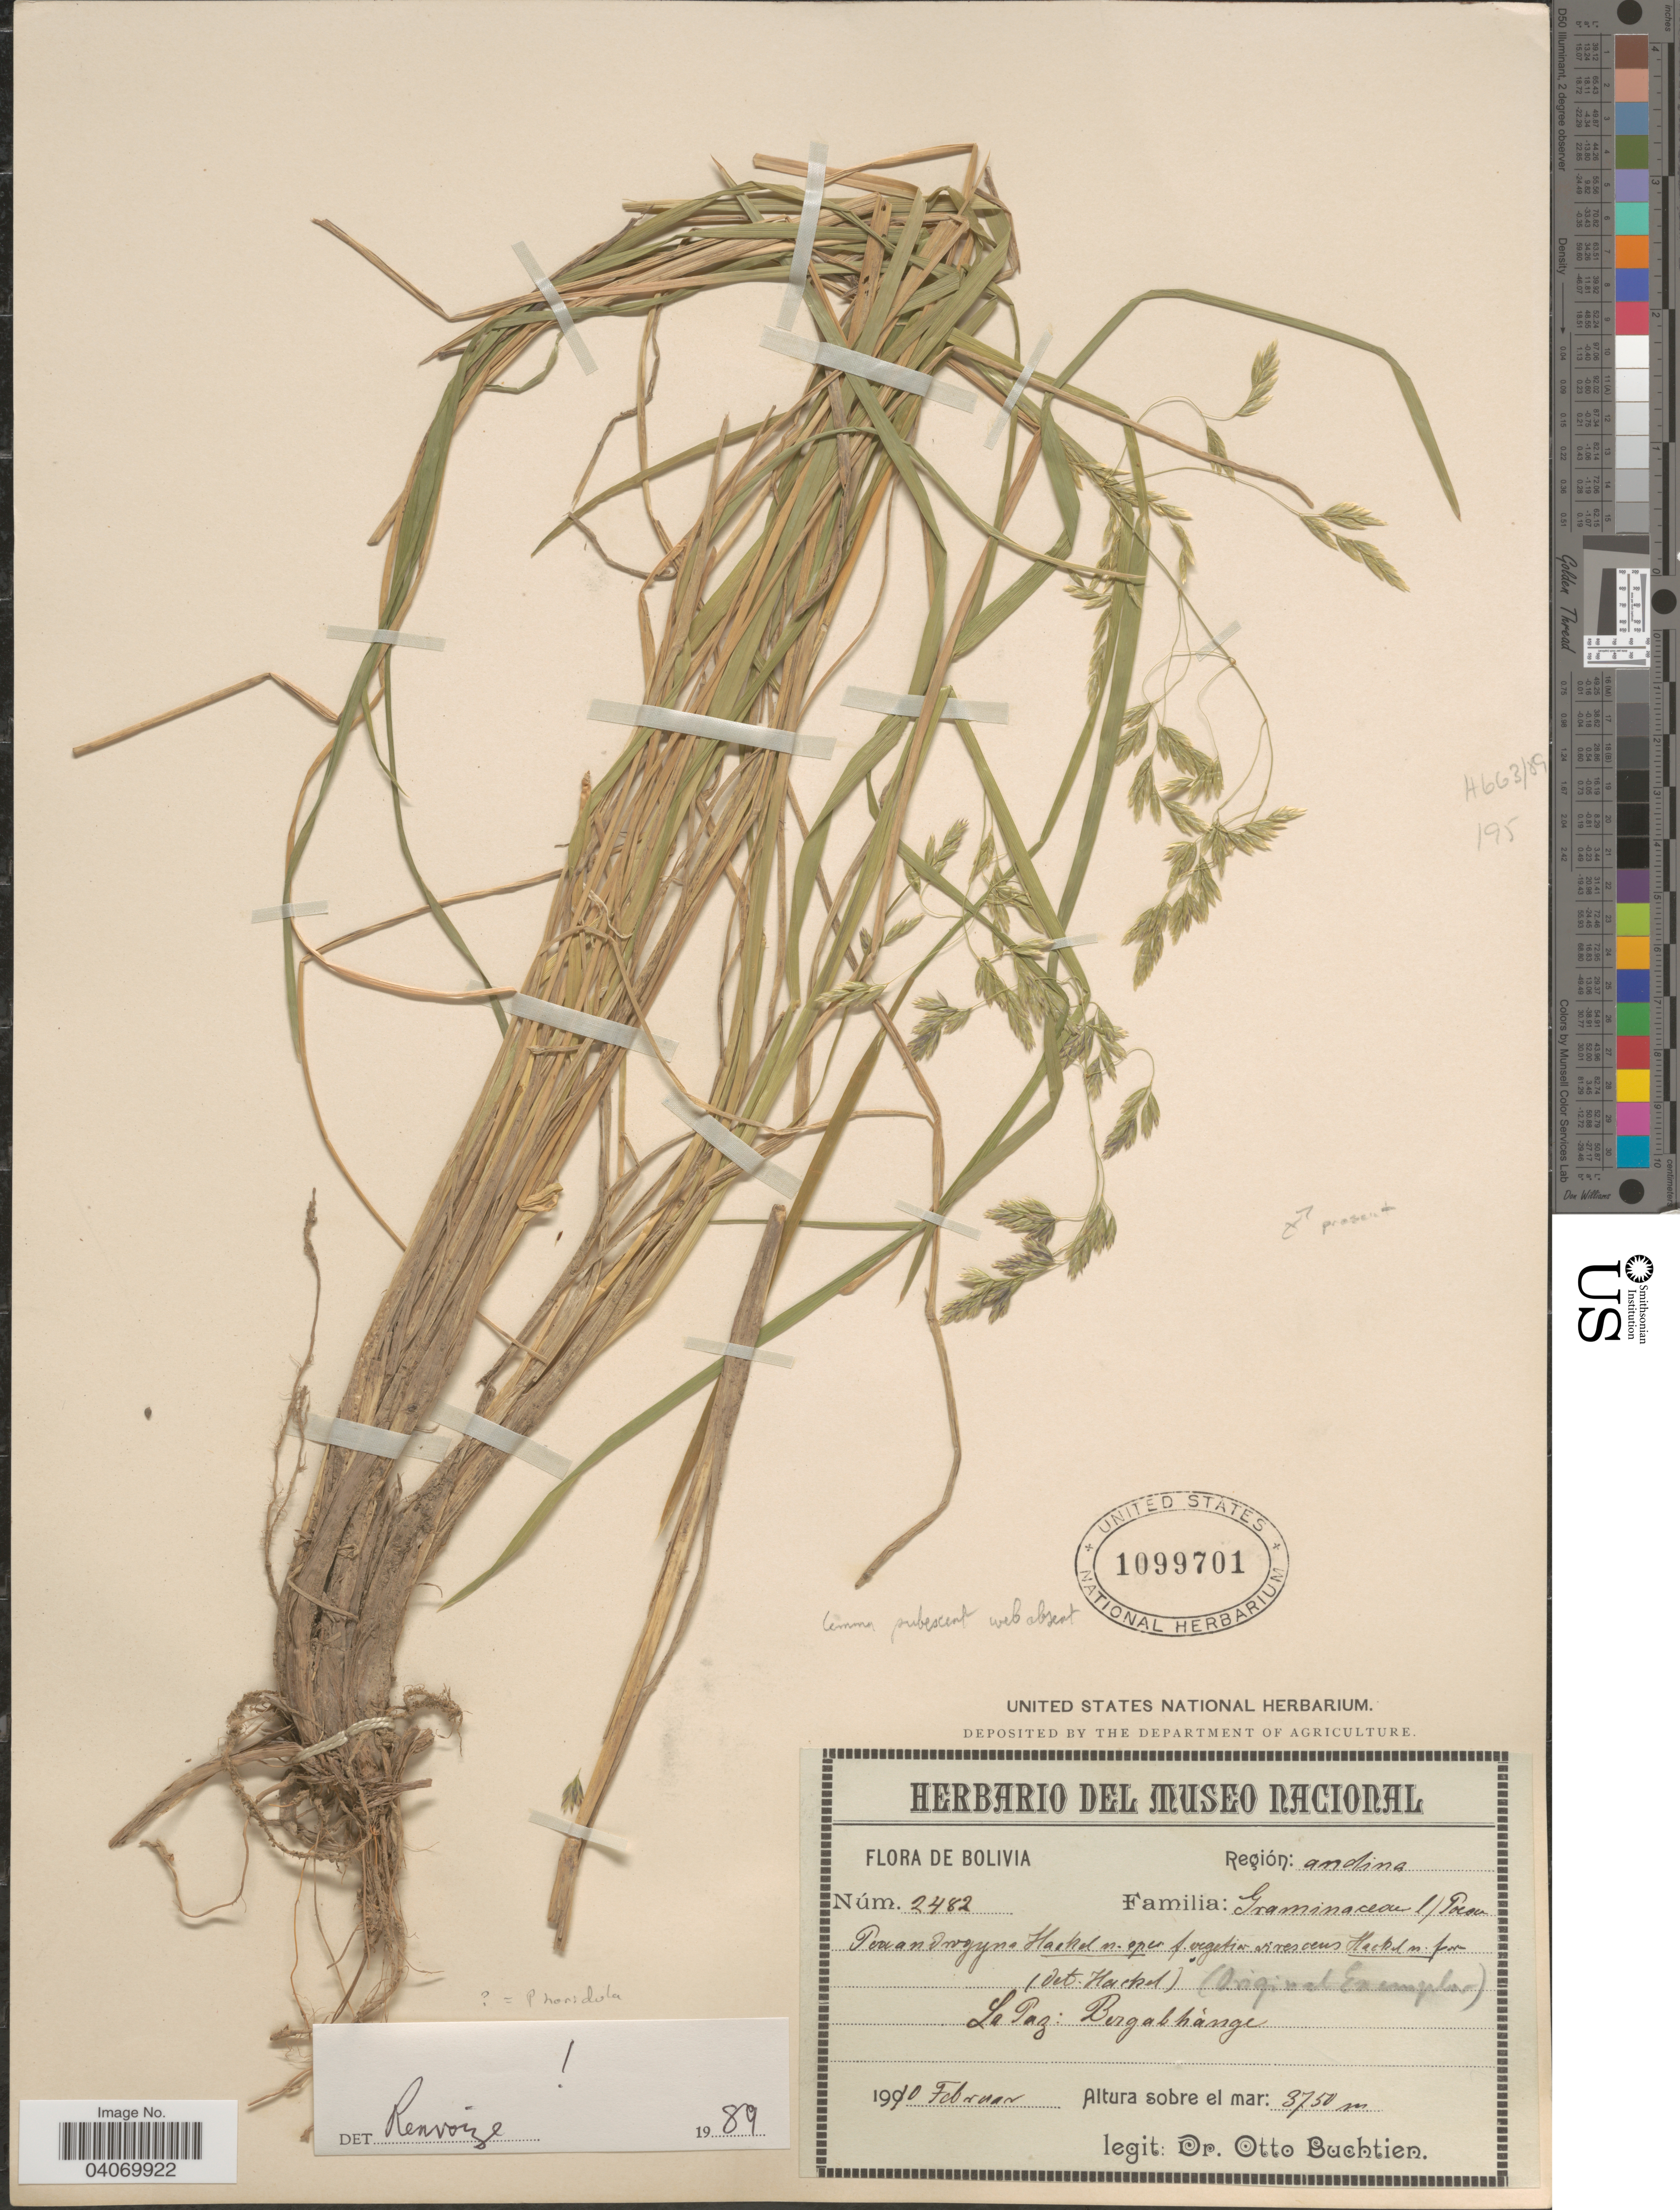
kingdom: Plantae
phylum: Tracheophyta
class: Liliopsida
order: Poales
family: Poaceae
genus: Poa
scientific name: Poa androgyna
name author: Hack.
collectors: O. Buchtien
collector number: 2482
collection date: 1910-02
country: Bolivia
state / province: La Paz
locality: Región: andina. Bergabhánge.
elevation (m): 3750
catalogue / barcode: US 1099701